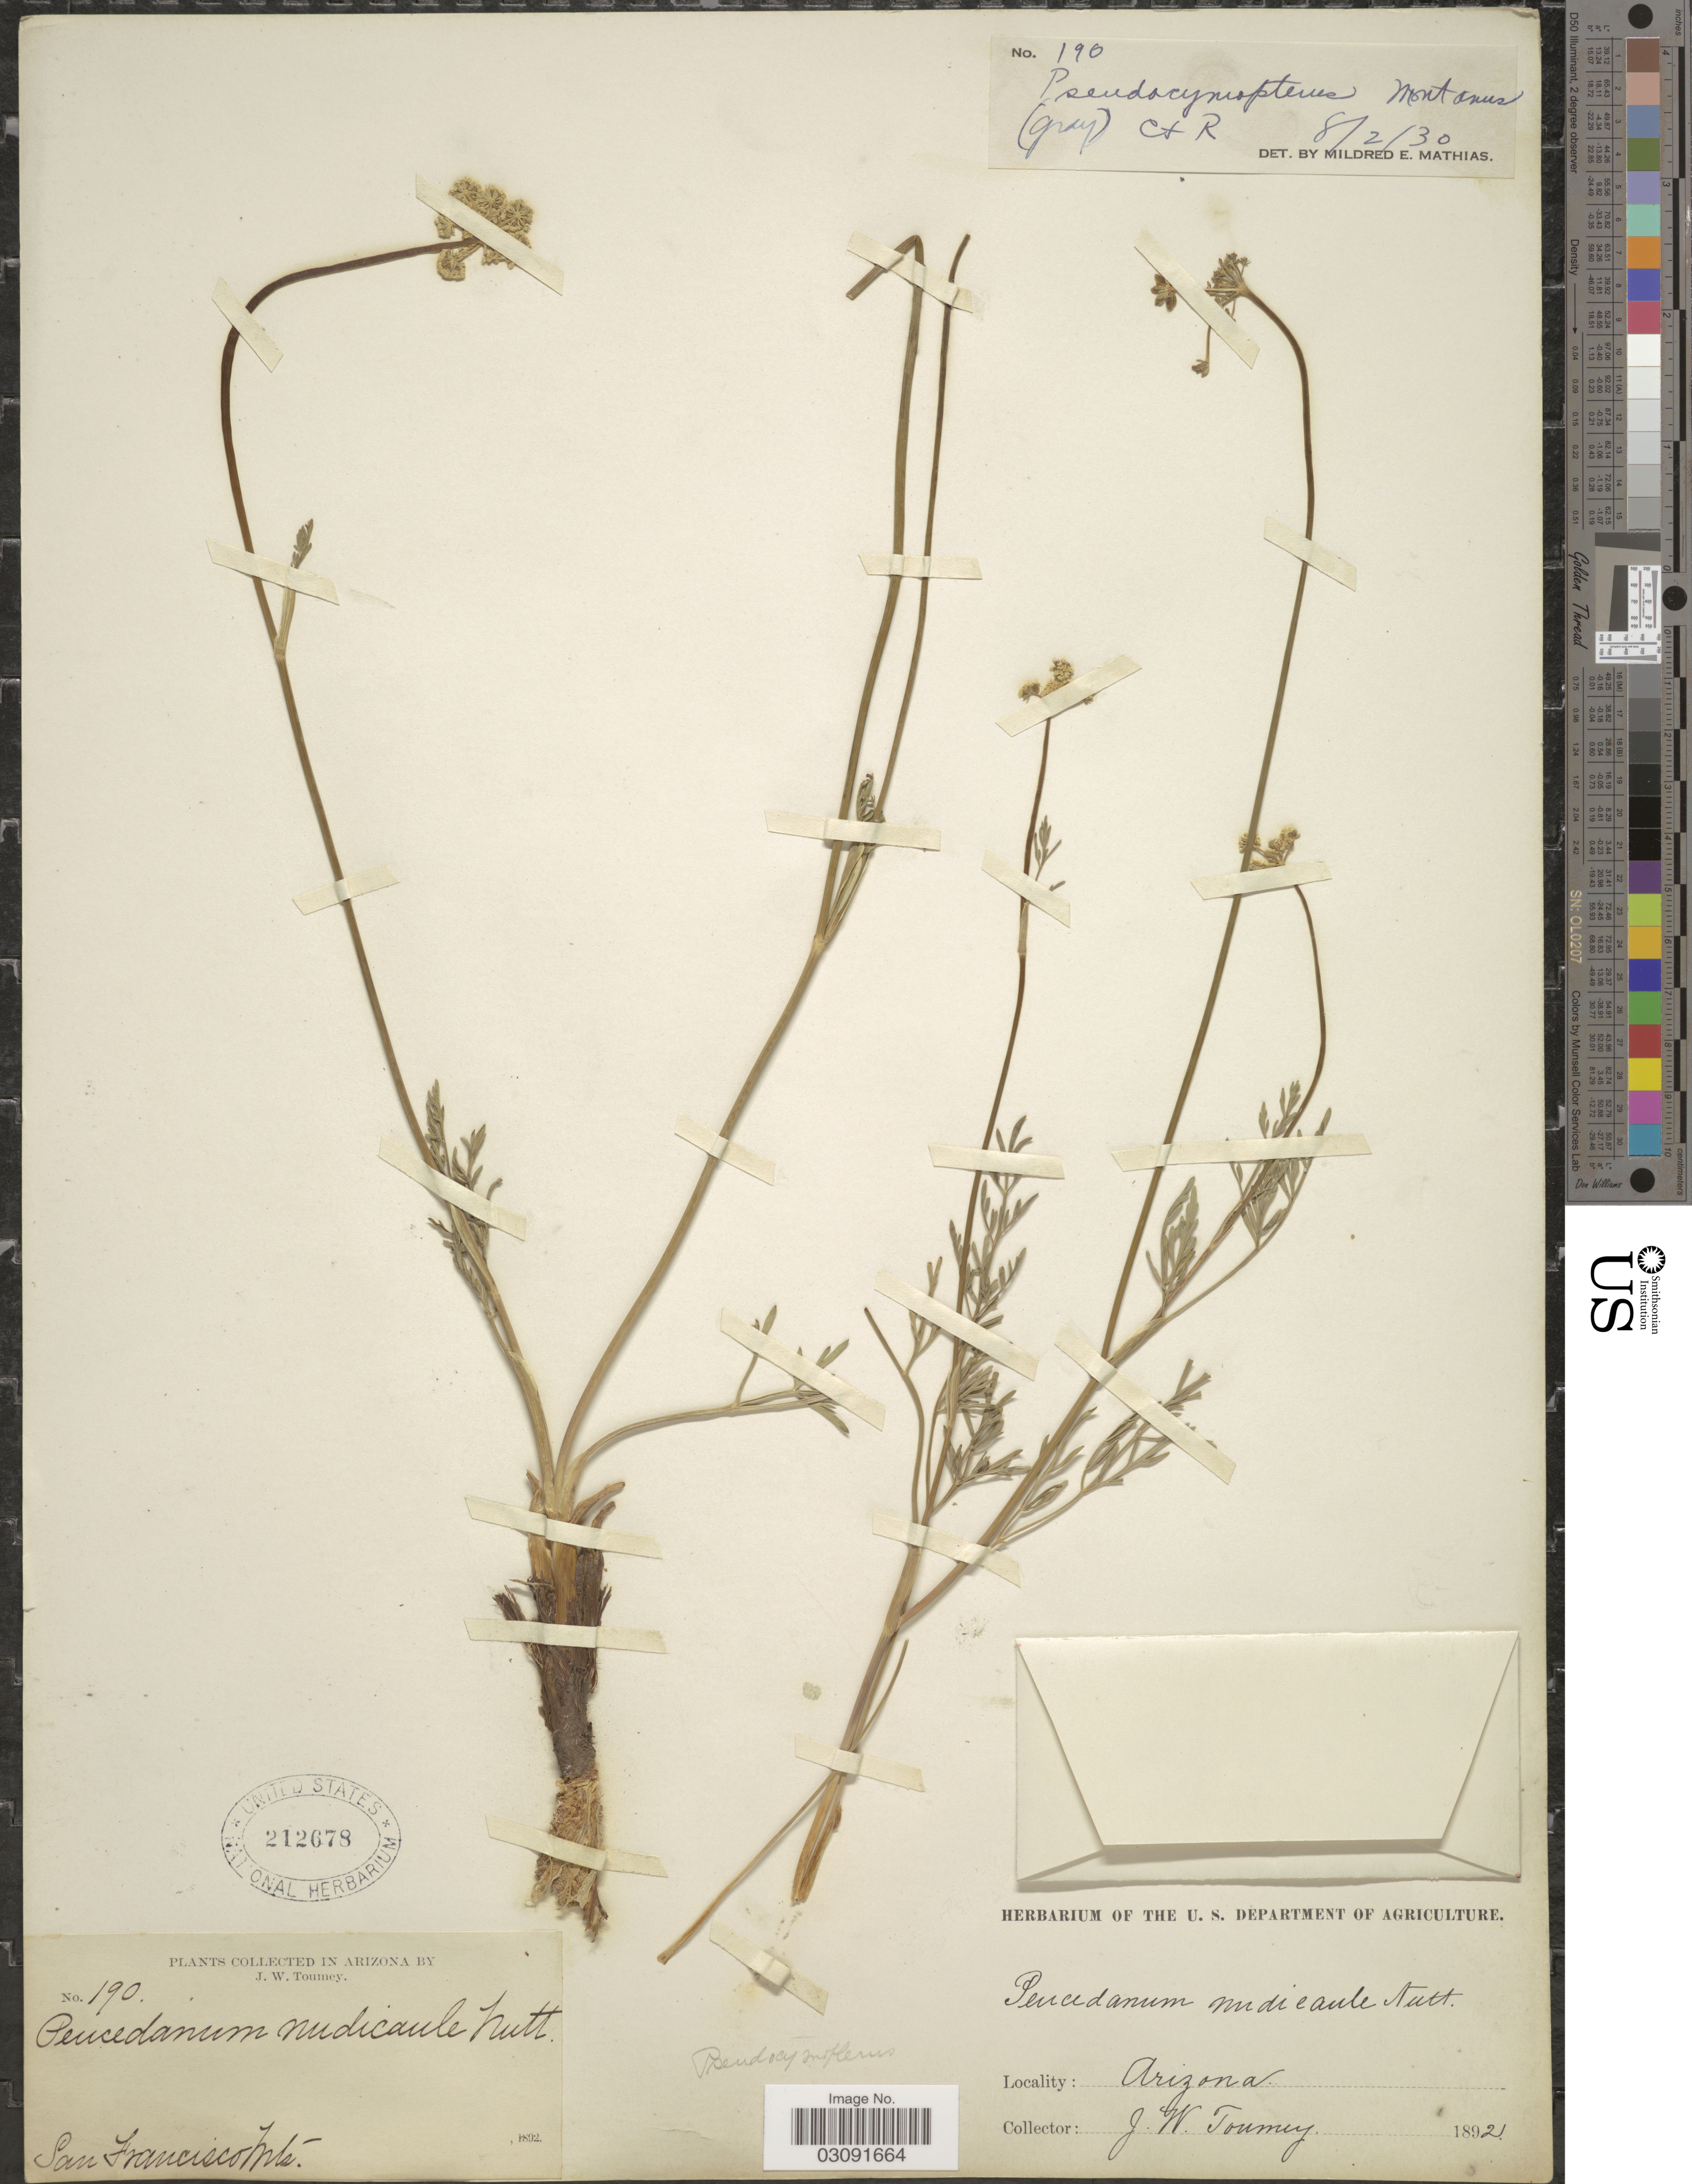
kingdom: Plantae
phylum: Tracheophyta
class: Magnoliopsida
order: Apiales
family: Apiaceae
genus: Pseudocymopterus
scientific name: Pseudocymopterus montanus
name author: (A. Gray) J.M. Coult. & Rose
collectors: J. W. Toumey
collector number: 190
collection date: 1892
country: United States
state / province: Arizona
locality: San Francisco Mts.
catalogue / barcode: US 212678